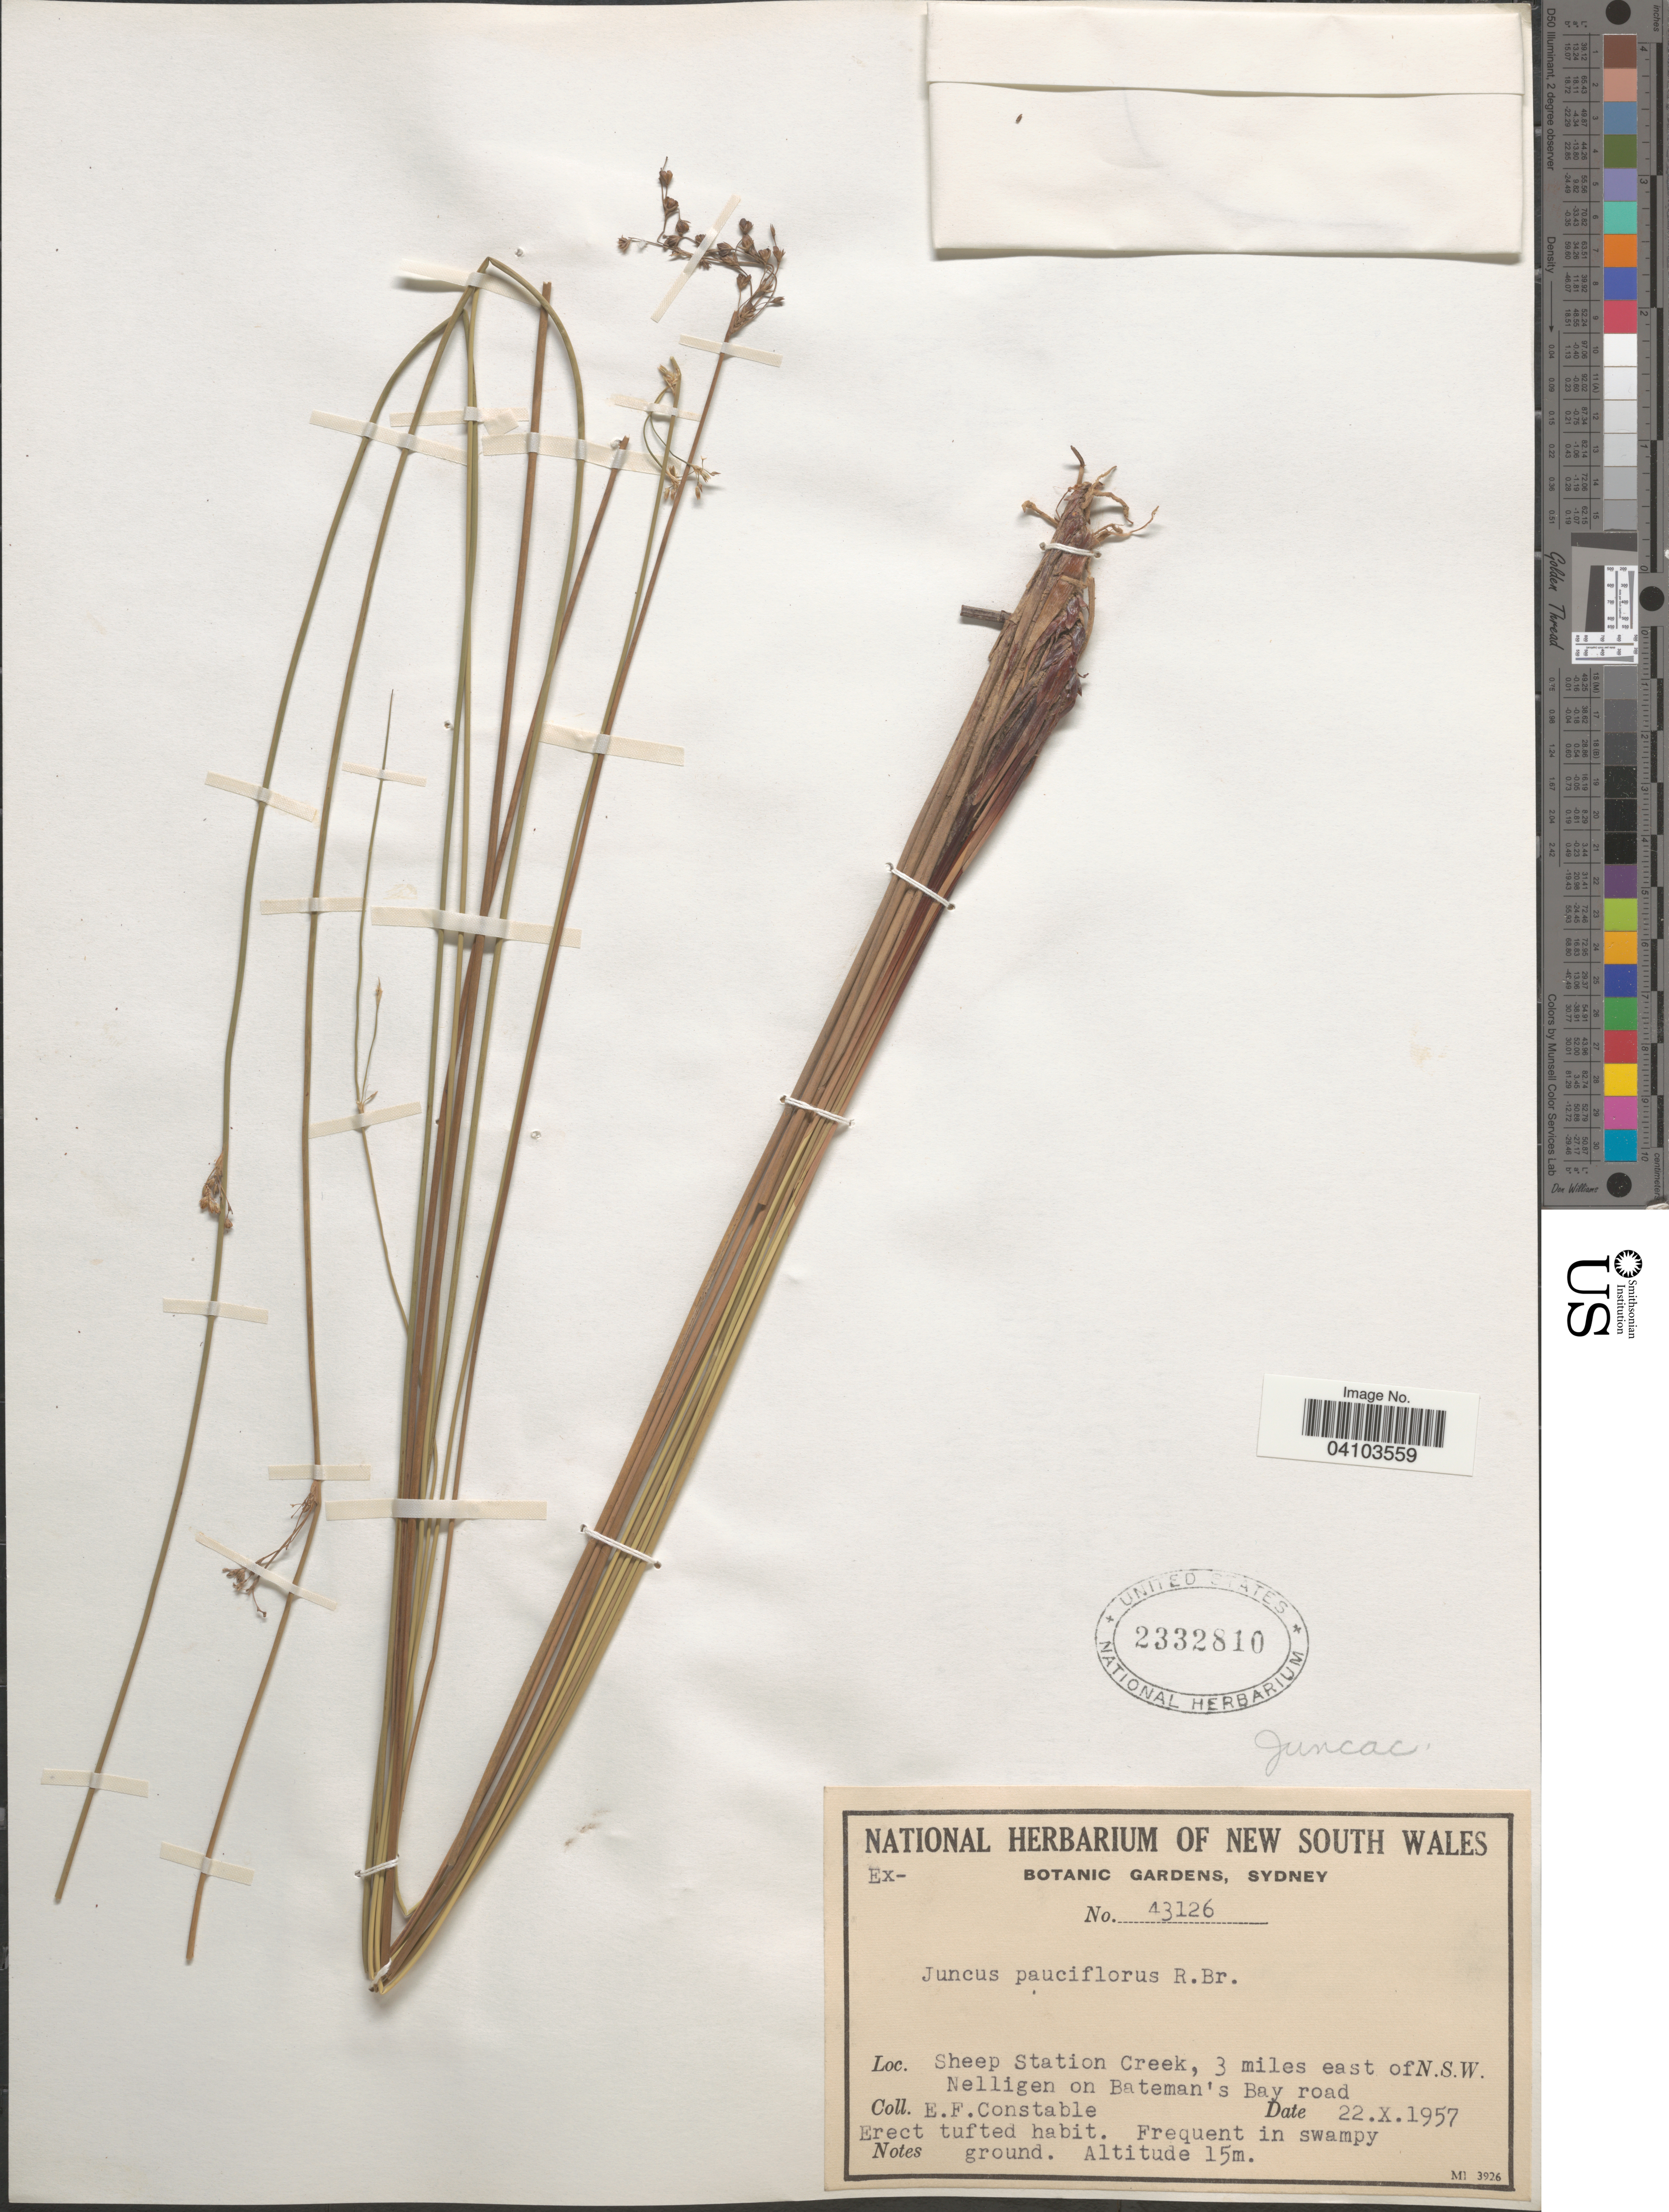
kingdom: Plantae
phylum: Tracheophyta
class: Liliopsida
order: Poales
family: Juncaceae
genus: Juncus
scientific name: Juncus pauciflorus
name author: R. Br.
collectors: E. F. Constable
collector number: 43126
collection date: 1957-10-22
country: Australia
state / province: New South Wales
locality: Sheep Station Creek, 3 miles east of Nelligen on Bateman's Bay road.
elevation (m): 15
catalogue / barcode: US 2332810